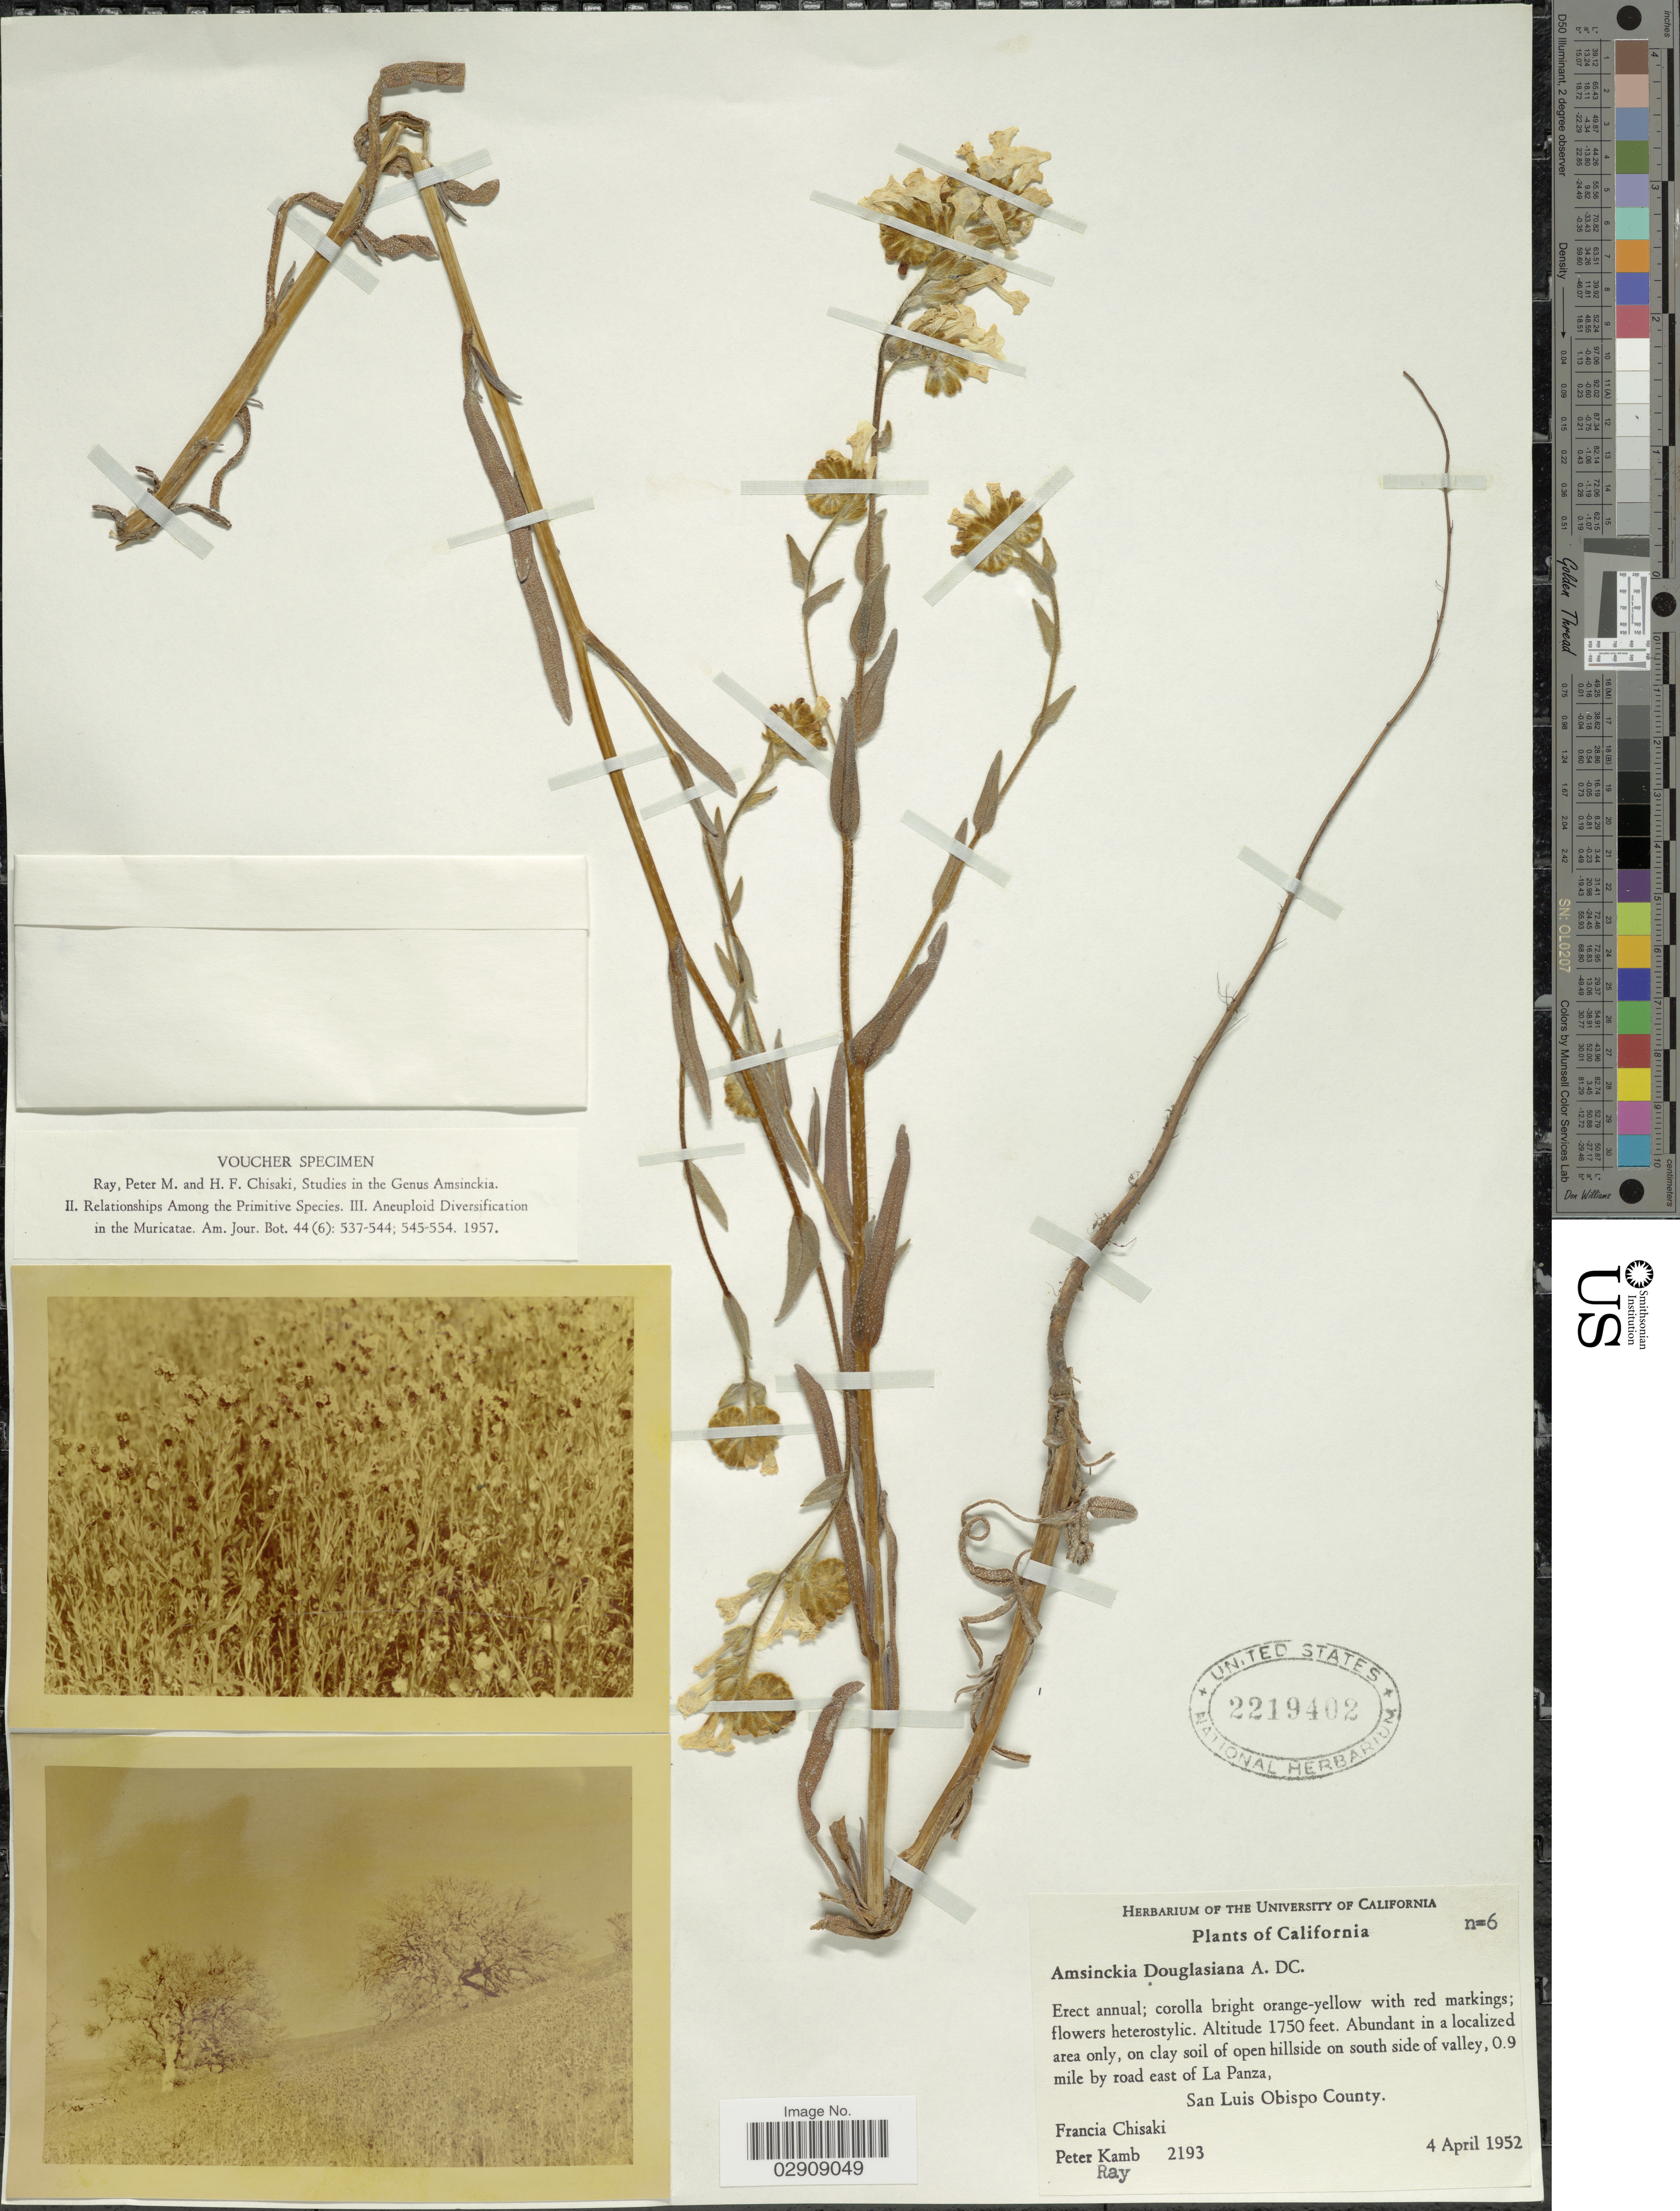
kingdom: Plantae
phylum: Tracheophyta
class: Magnoliopsida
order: Boraginales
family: Boraginaceae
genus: Amsinckia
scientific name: Amsinckia douglasiana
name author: A. DC.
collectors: F. Chisaki, P. Kamb & -. Ray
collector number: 2193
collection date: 1952-04-04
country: United States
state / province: California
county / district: San Luis Obispo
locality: Open hillside on south side of valley, 0.9 mile by road east of La Panza, San Luis Obispo County.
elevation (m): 533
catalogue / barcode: US 2219402